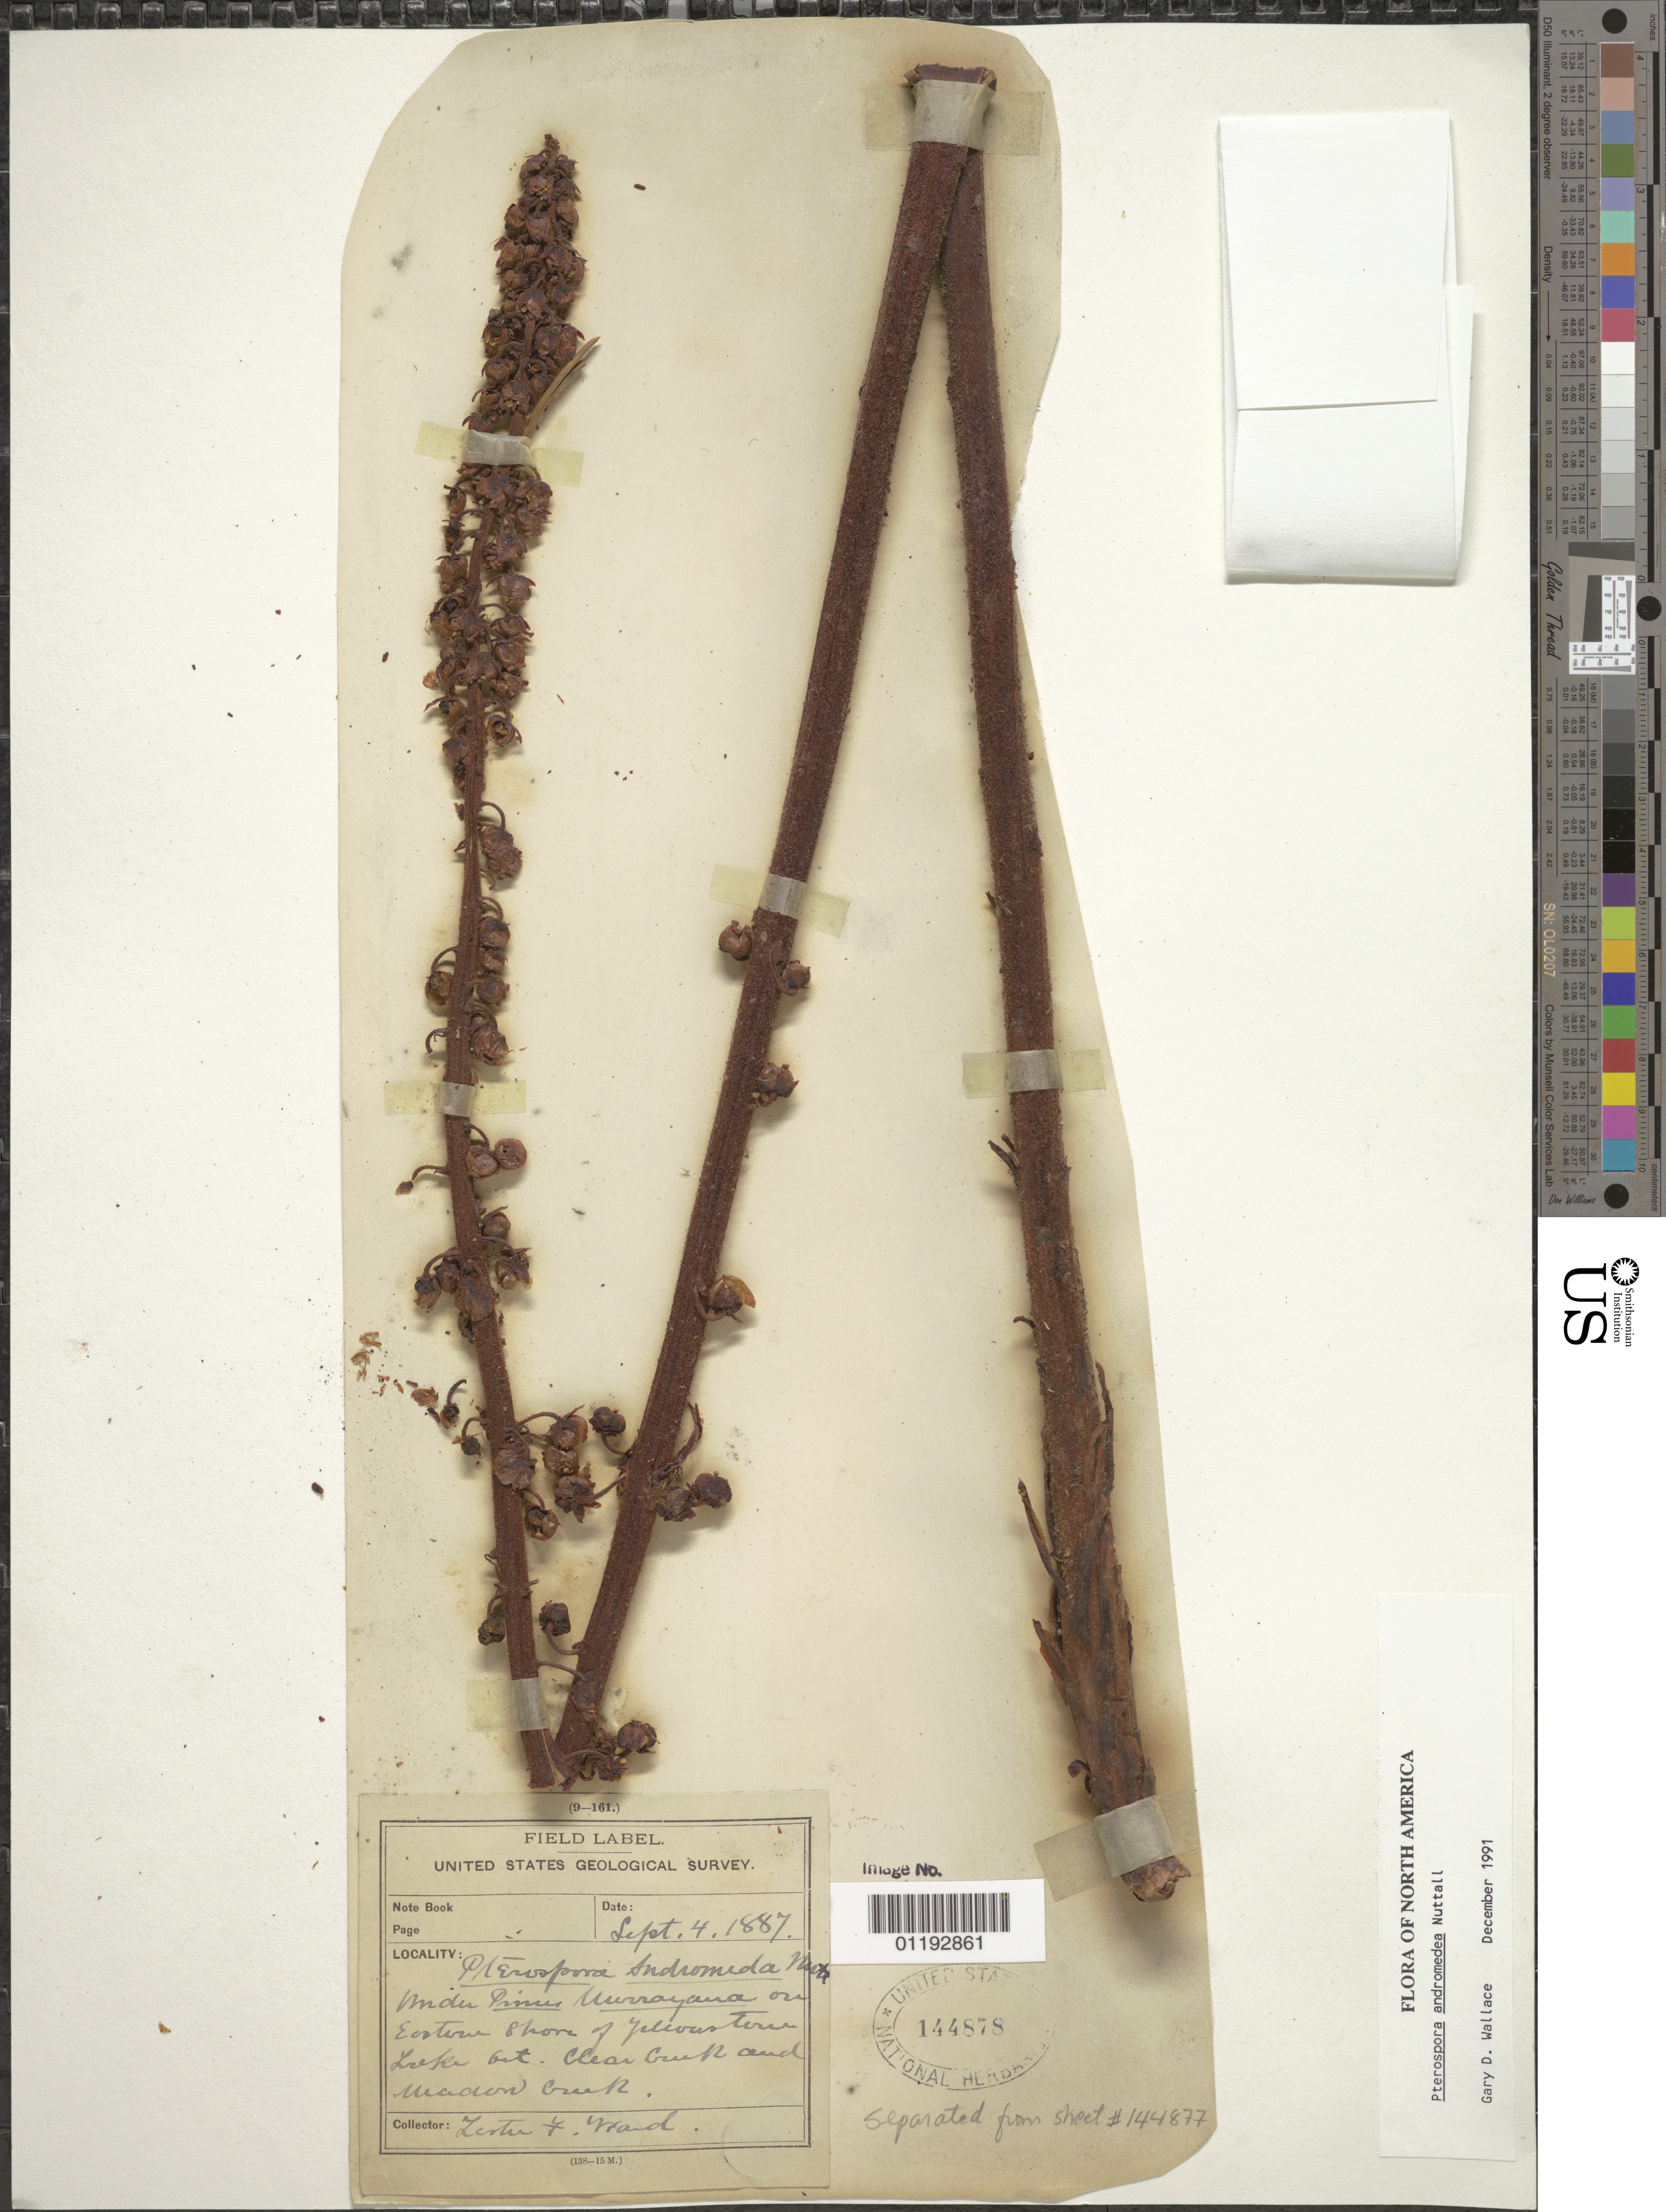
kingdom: Plantae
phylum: Tracheophyta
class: Magnoliopsida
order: Ericales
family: Ericaceae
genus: Pterospora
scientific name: Pterospora andromedea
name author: Nutt.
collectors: L. F. Ward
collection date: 1887-09-04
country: United States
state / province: Wyoming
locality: on Eastern shore of Yellowstone Lake, Clear Creek and Meadow Creek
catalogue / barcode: US 144878